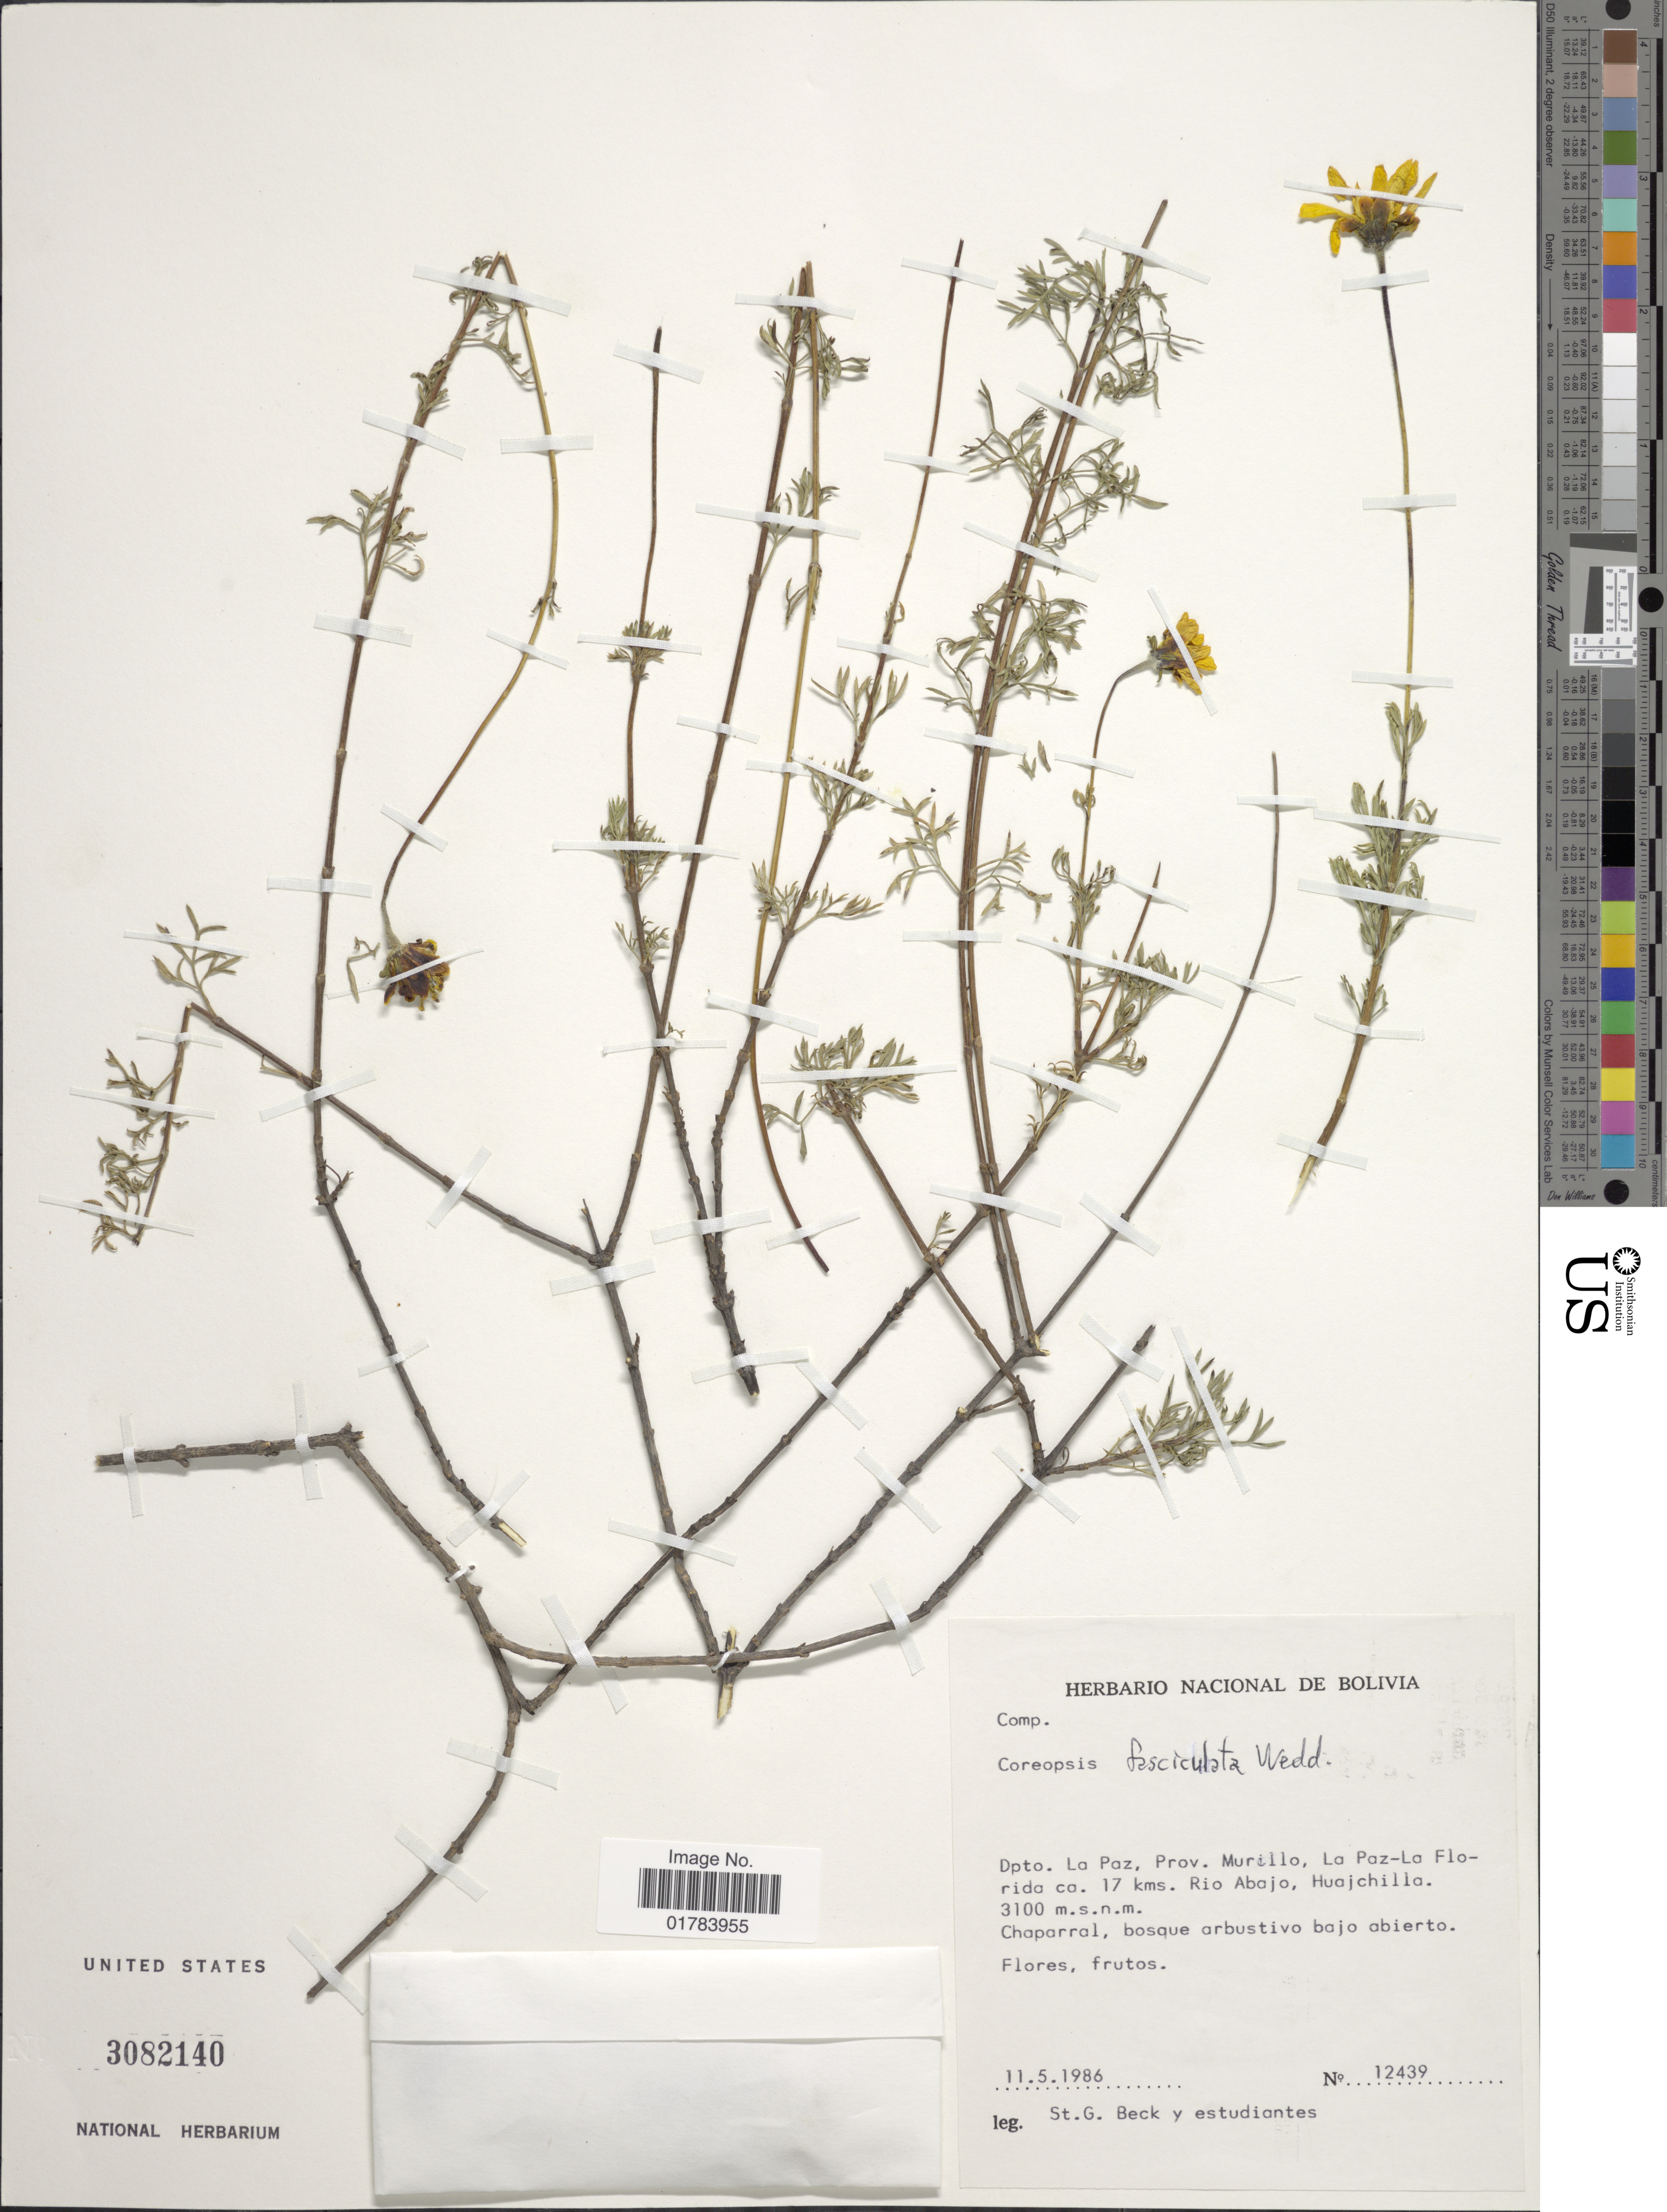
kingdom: Plantae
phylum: Tracheophyta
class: Magnoliopsida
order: Asterales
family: Asteraceae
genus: Coreopsis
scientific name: Coreopsis pickeringii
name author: A. Gray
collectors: S. G. Beck & et al.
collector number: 12439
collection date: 1986-05-11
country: Bolivia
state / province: La Paz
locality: Prov. Murillo, La Paz-La Florida ca. 17 kms. Rio Abajo, Huajchilla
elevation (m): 3100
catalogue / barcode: US 3082140